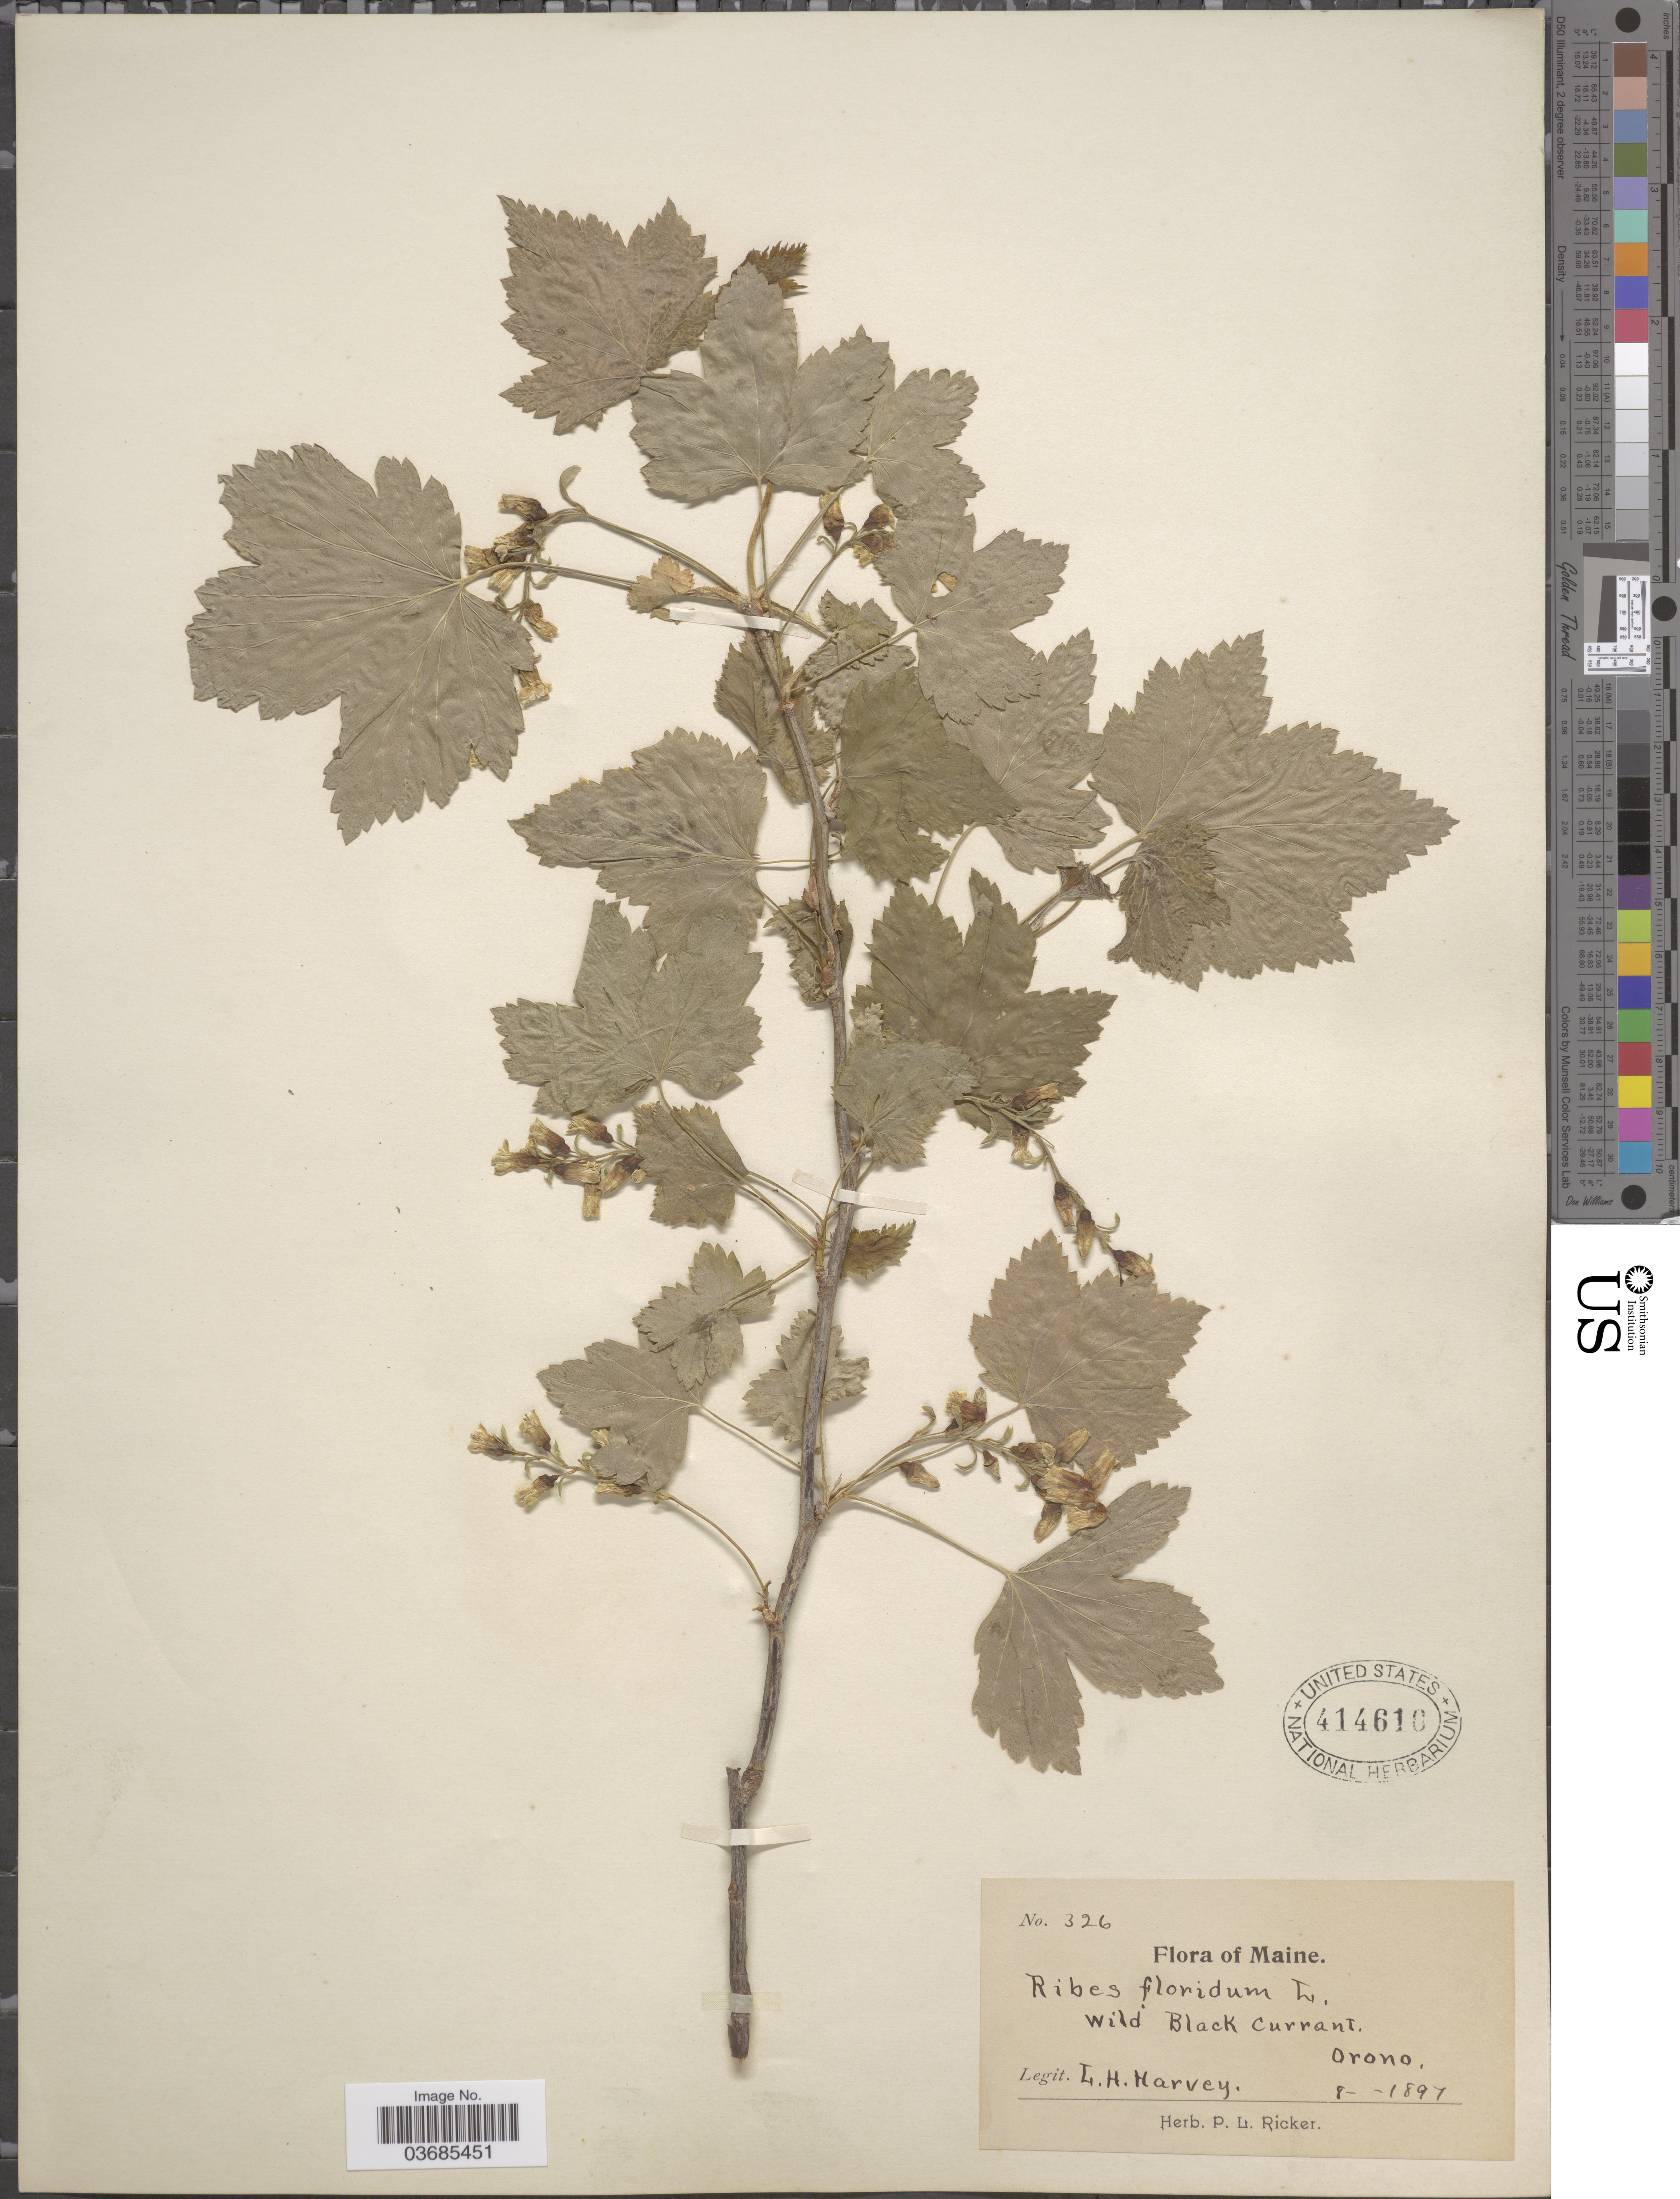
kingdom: Plantae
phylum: Tracheophyta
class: Magnoliopsida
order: Saxifragales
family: Grossulariaceae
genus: Ribes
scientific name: Ribes americanum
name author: Mill.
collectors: L. H. Harvey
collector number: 326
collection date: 1897-08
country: United States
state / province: Maine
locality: Orono.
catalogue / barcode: US 414616